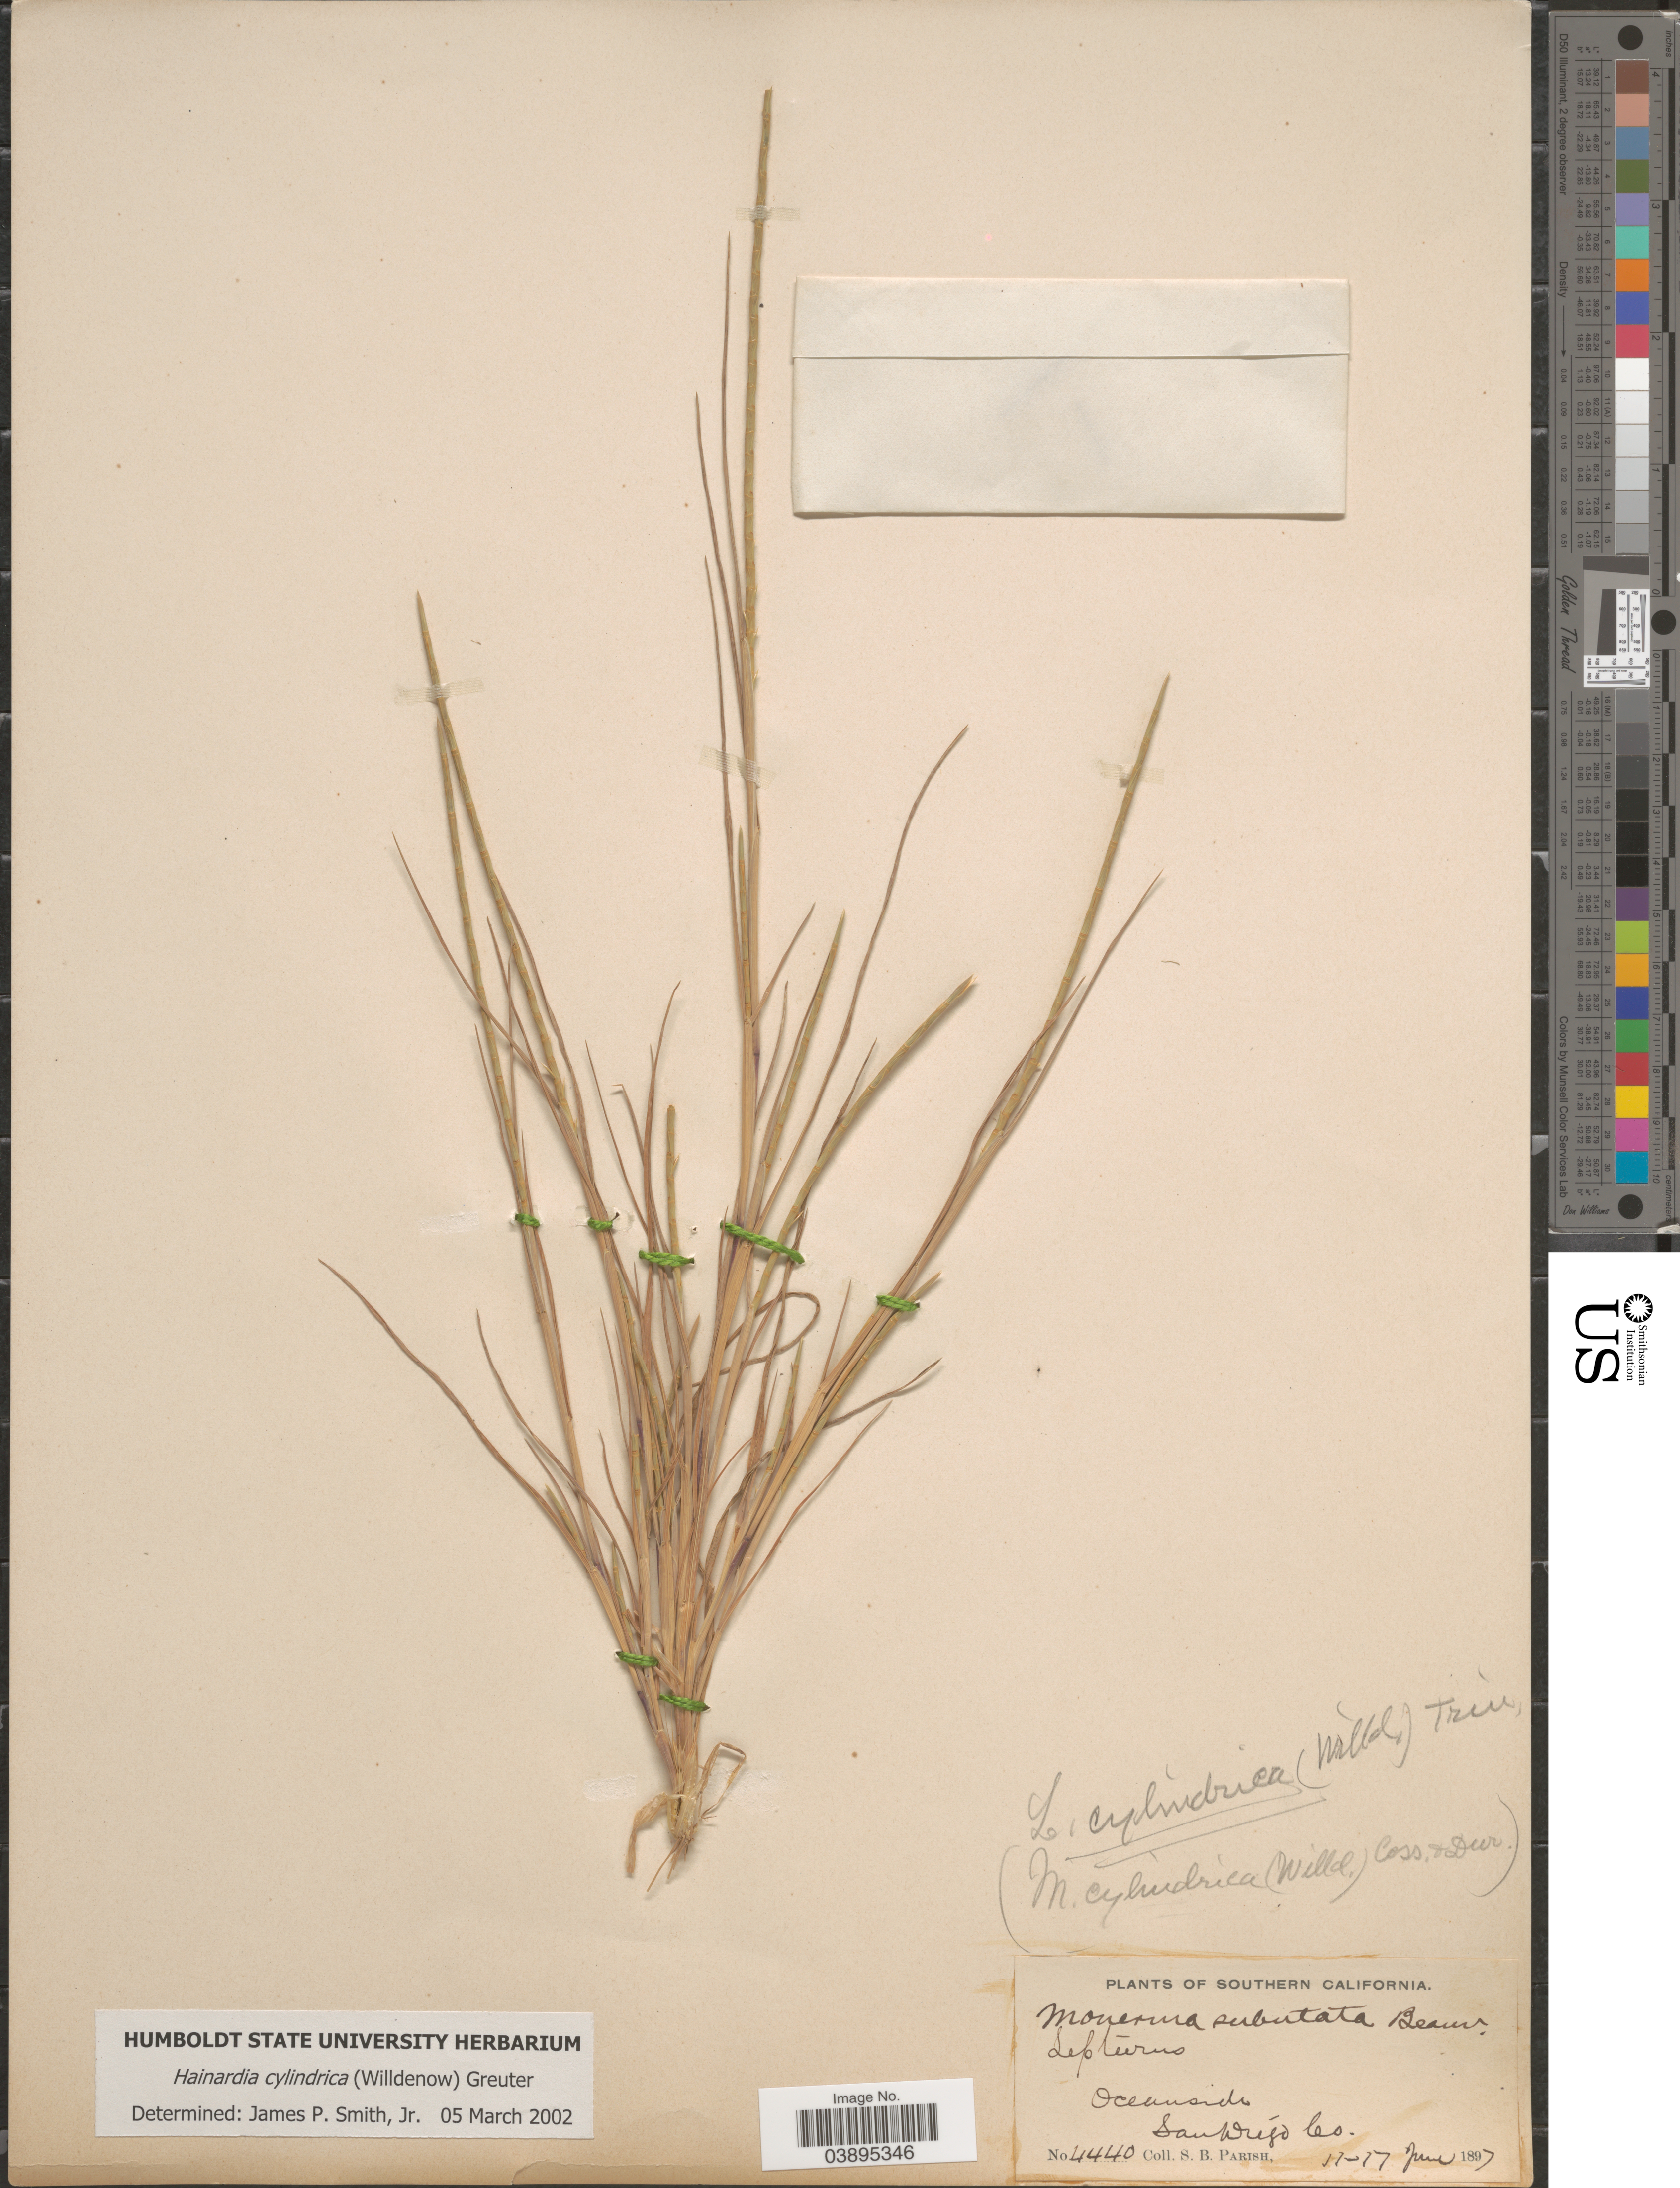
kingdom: Plantae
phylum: Tracheophyta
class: Liliopsida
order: Poales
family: Poaceae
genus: Hainardia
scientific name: Hainardia cylindrica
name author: (Willd.) Greuter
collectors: S. B. Parish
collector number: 4440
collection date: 1897-06-11/1897-06-17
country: United States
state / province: California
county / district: San Diego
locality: Southern California. Oceanside. San Diego Co.